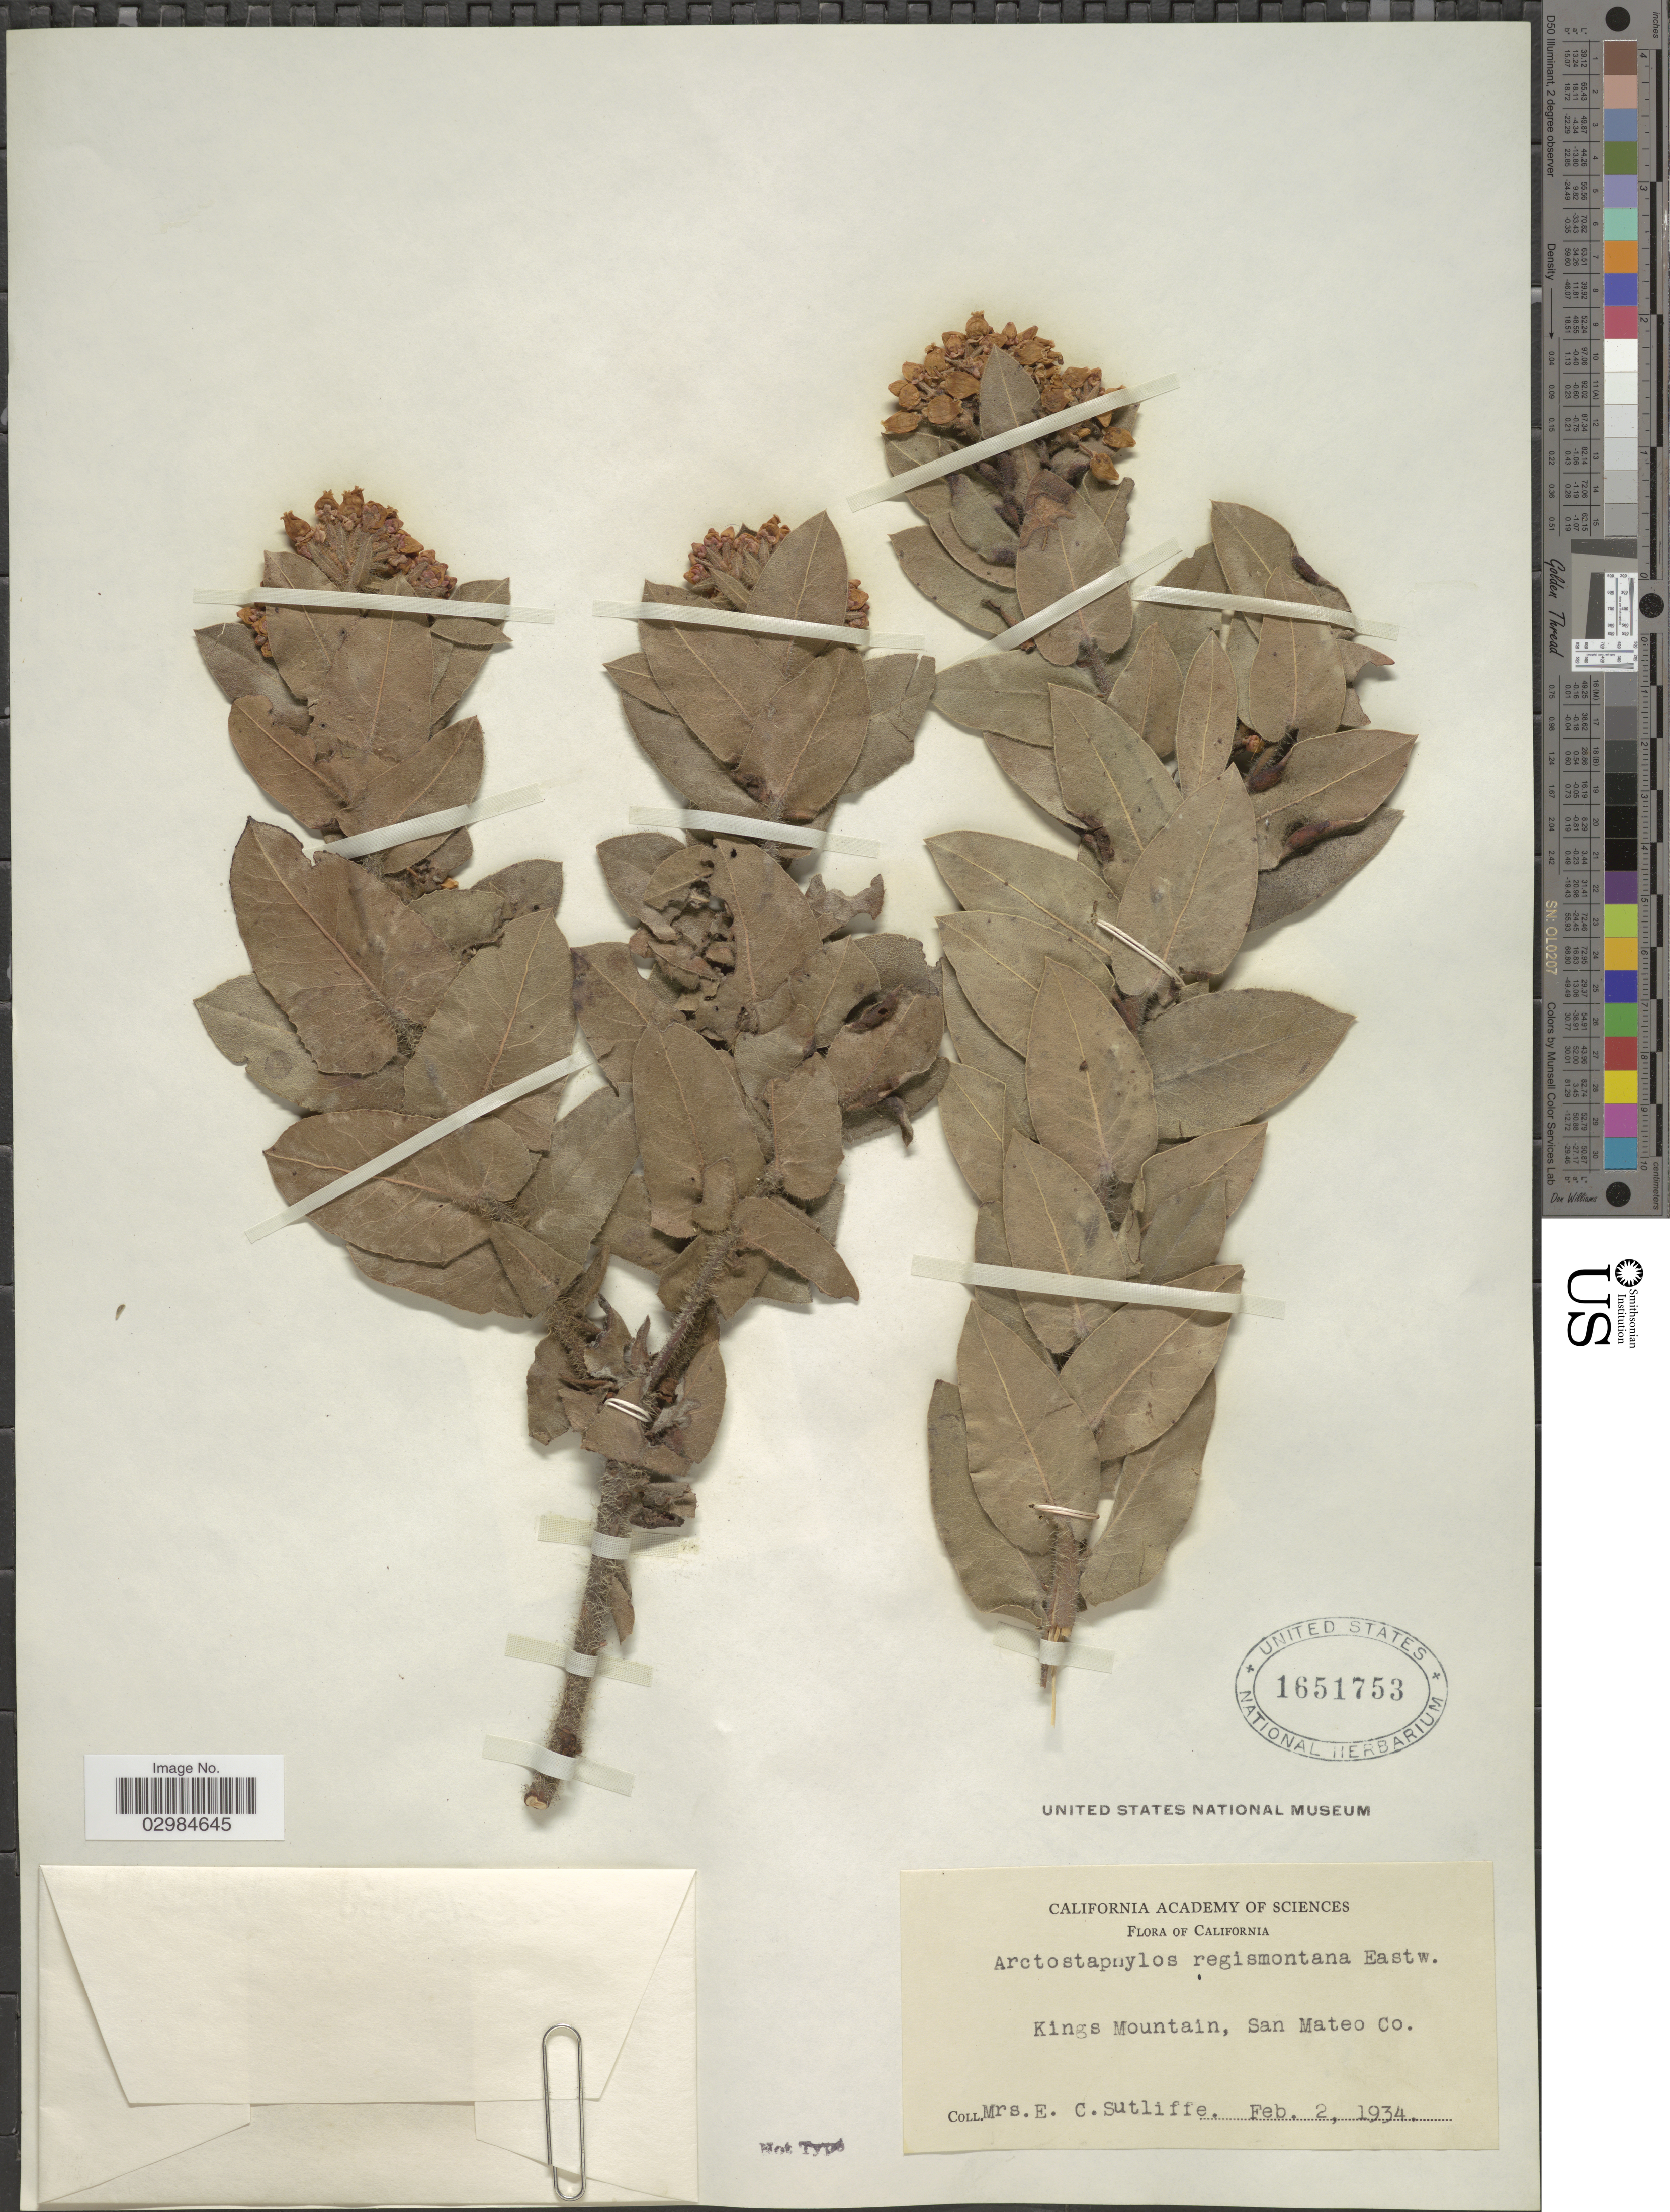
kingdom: Plantae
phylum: Tracheophyta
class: Magnoliopsida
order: Ericales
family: Ericaceae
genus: Arctostaphylos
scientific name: Arctostaphylos regismontana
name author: Eastw.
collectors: E. Sutliffe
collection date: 1934-02-02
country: United States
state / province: California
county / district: San Mateo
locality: Kings Mountain, San Mateo Co.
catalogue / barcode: US 1651753